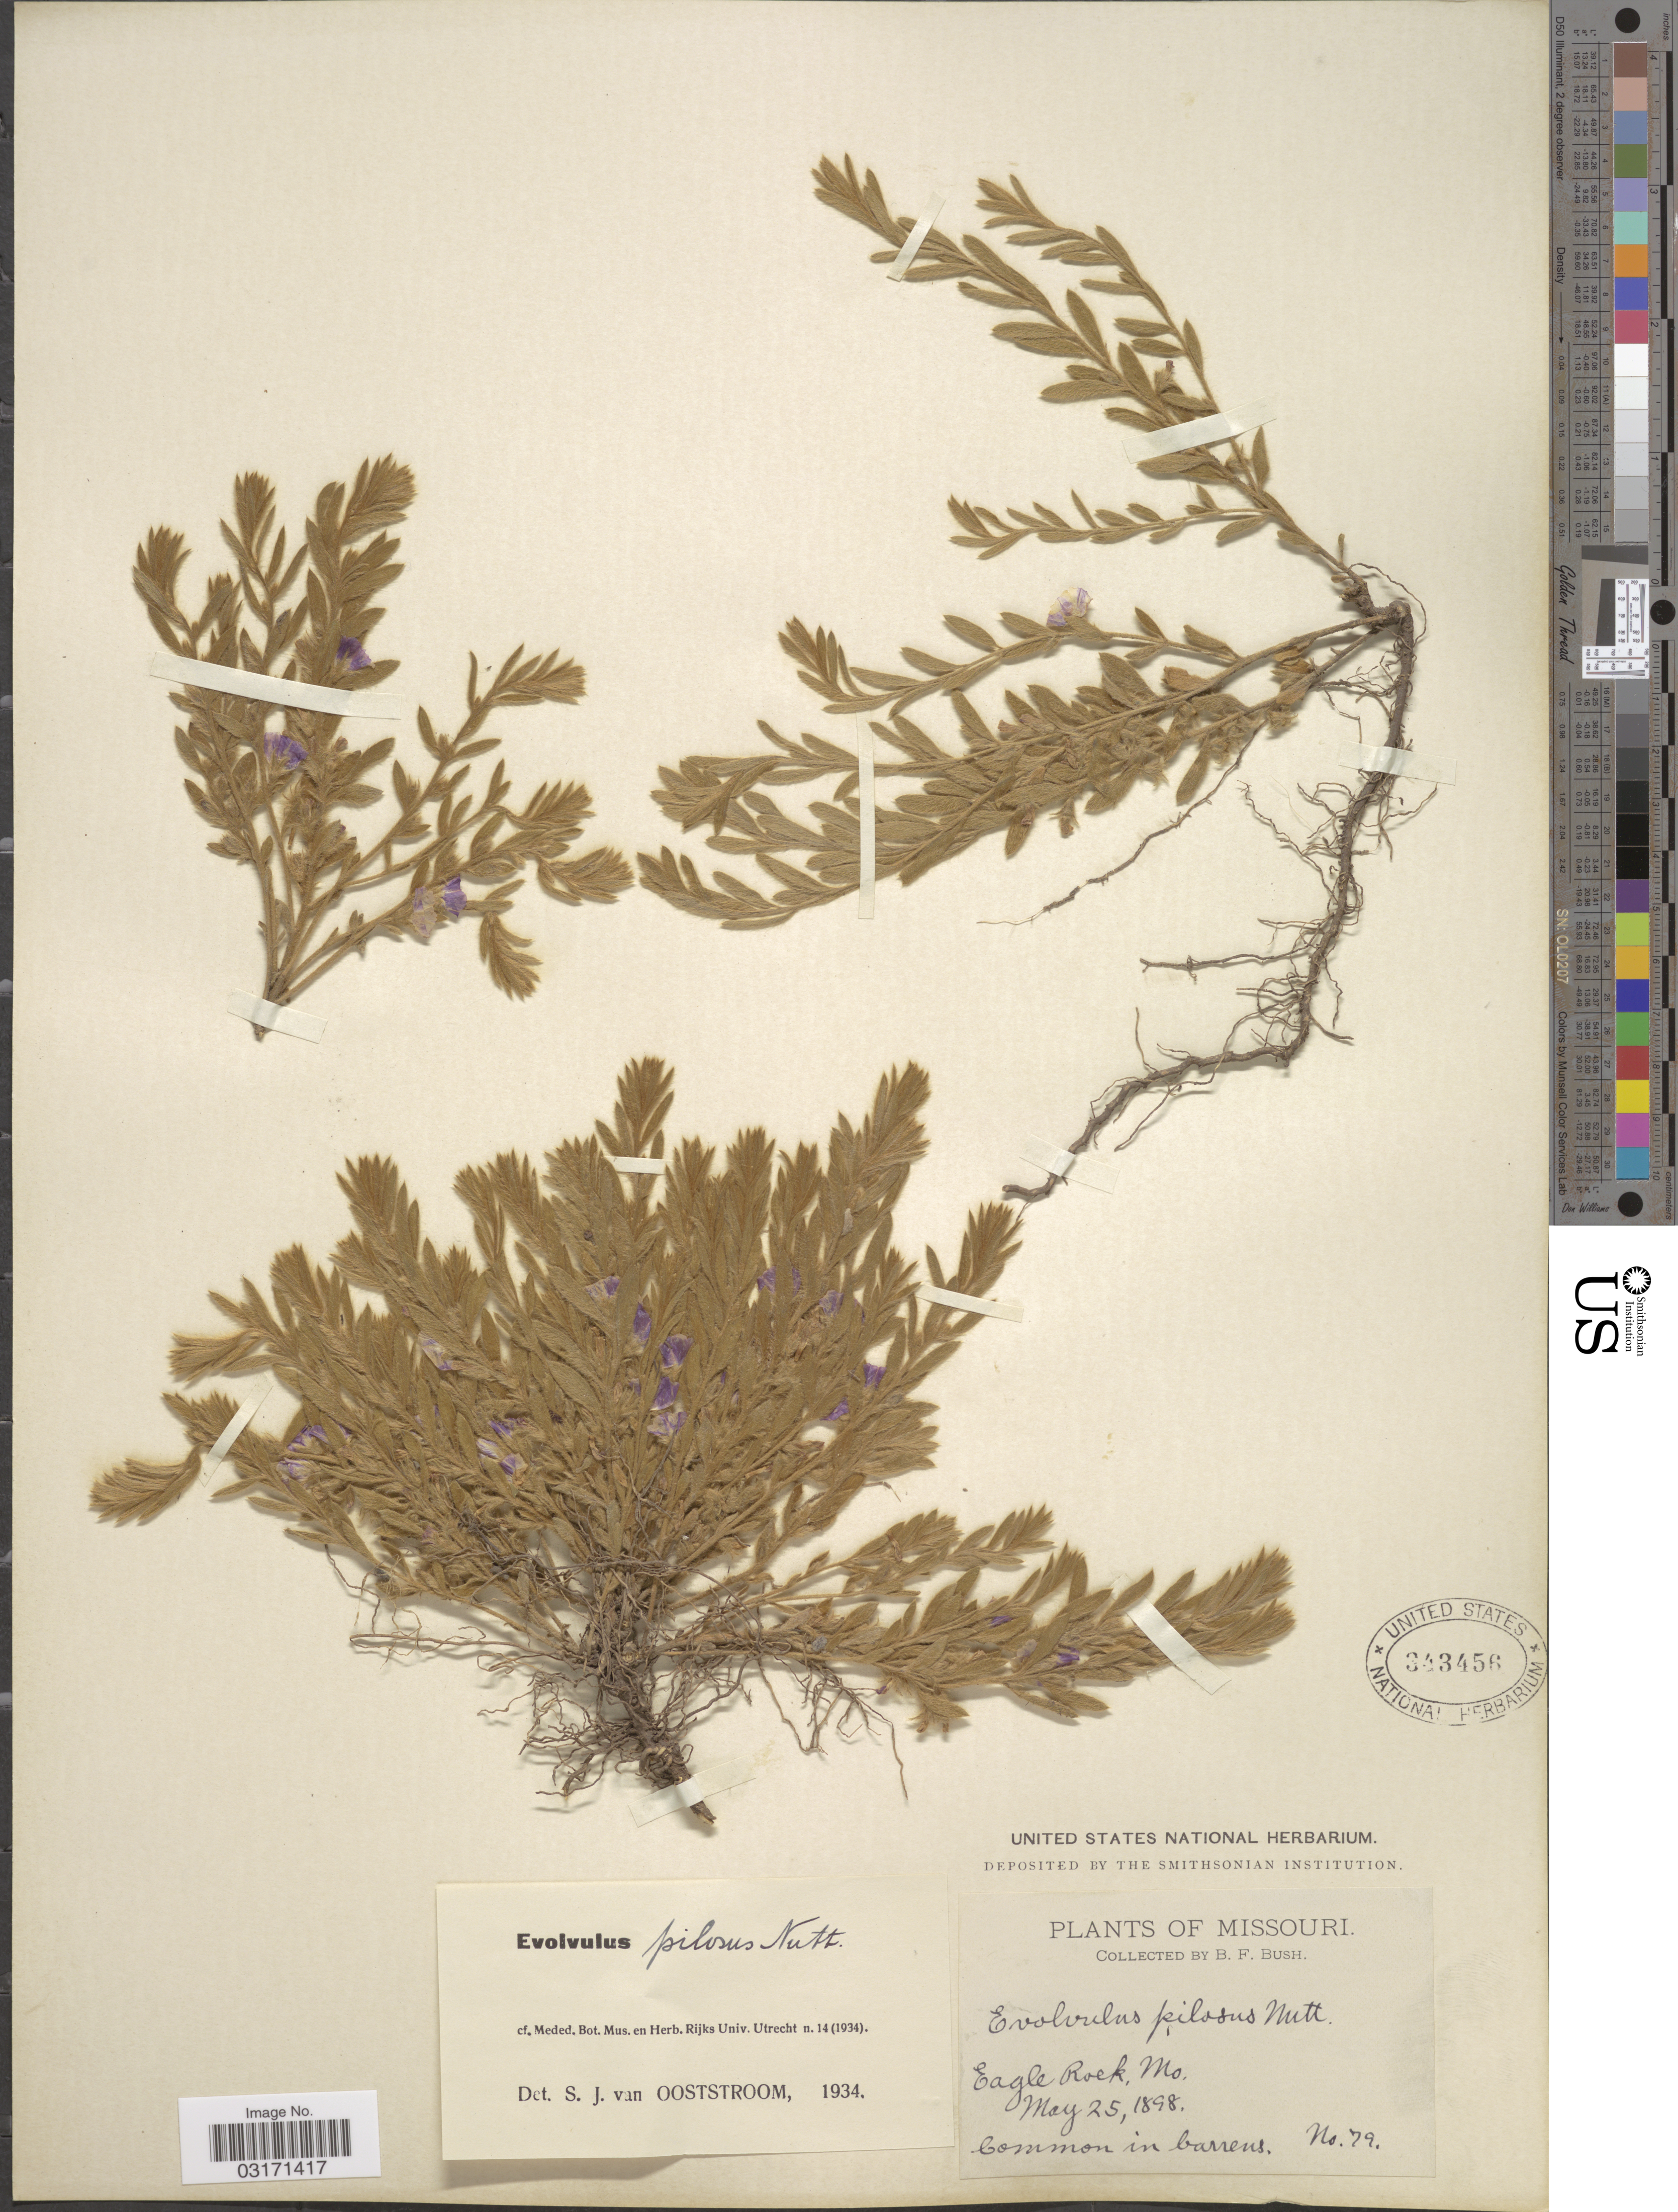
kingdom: Plantae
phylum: Tracheophyta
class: Magnoliopsida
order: Solanales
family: Convolvulaceae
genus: Evolvulus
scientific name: Evolvulus pilosus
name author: Roxb.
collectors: B. F. Bush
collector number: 79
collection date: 1898-05-25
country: United States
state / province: Missouri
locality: Eagle Rock, Mo.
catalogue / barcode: US 343456